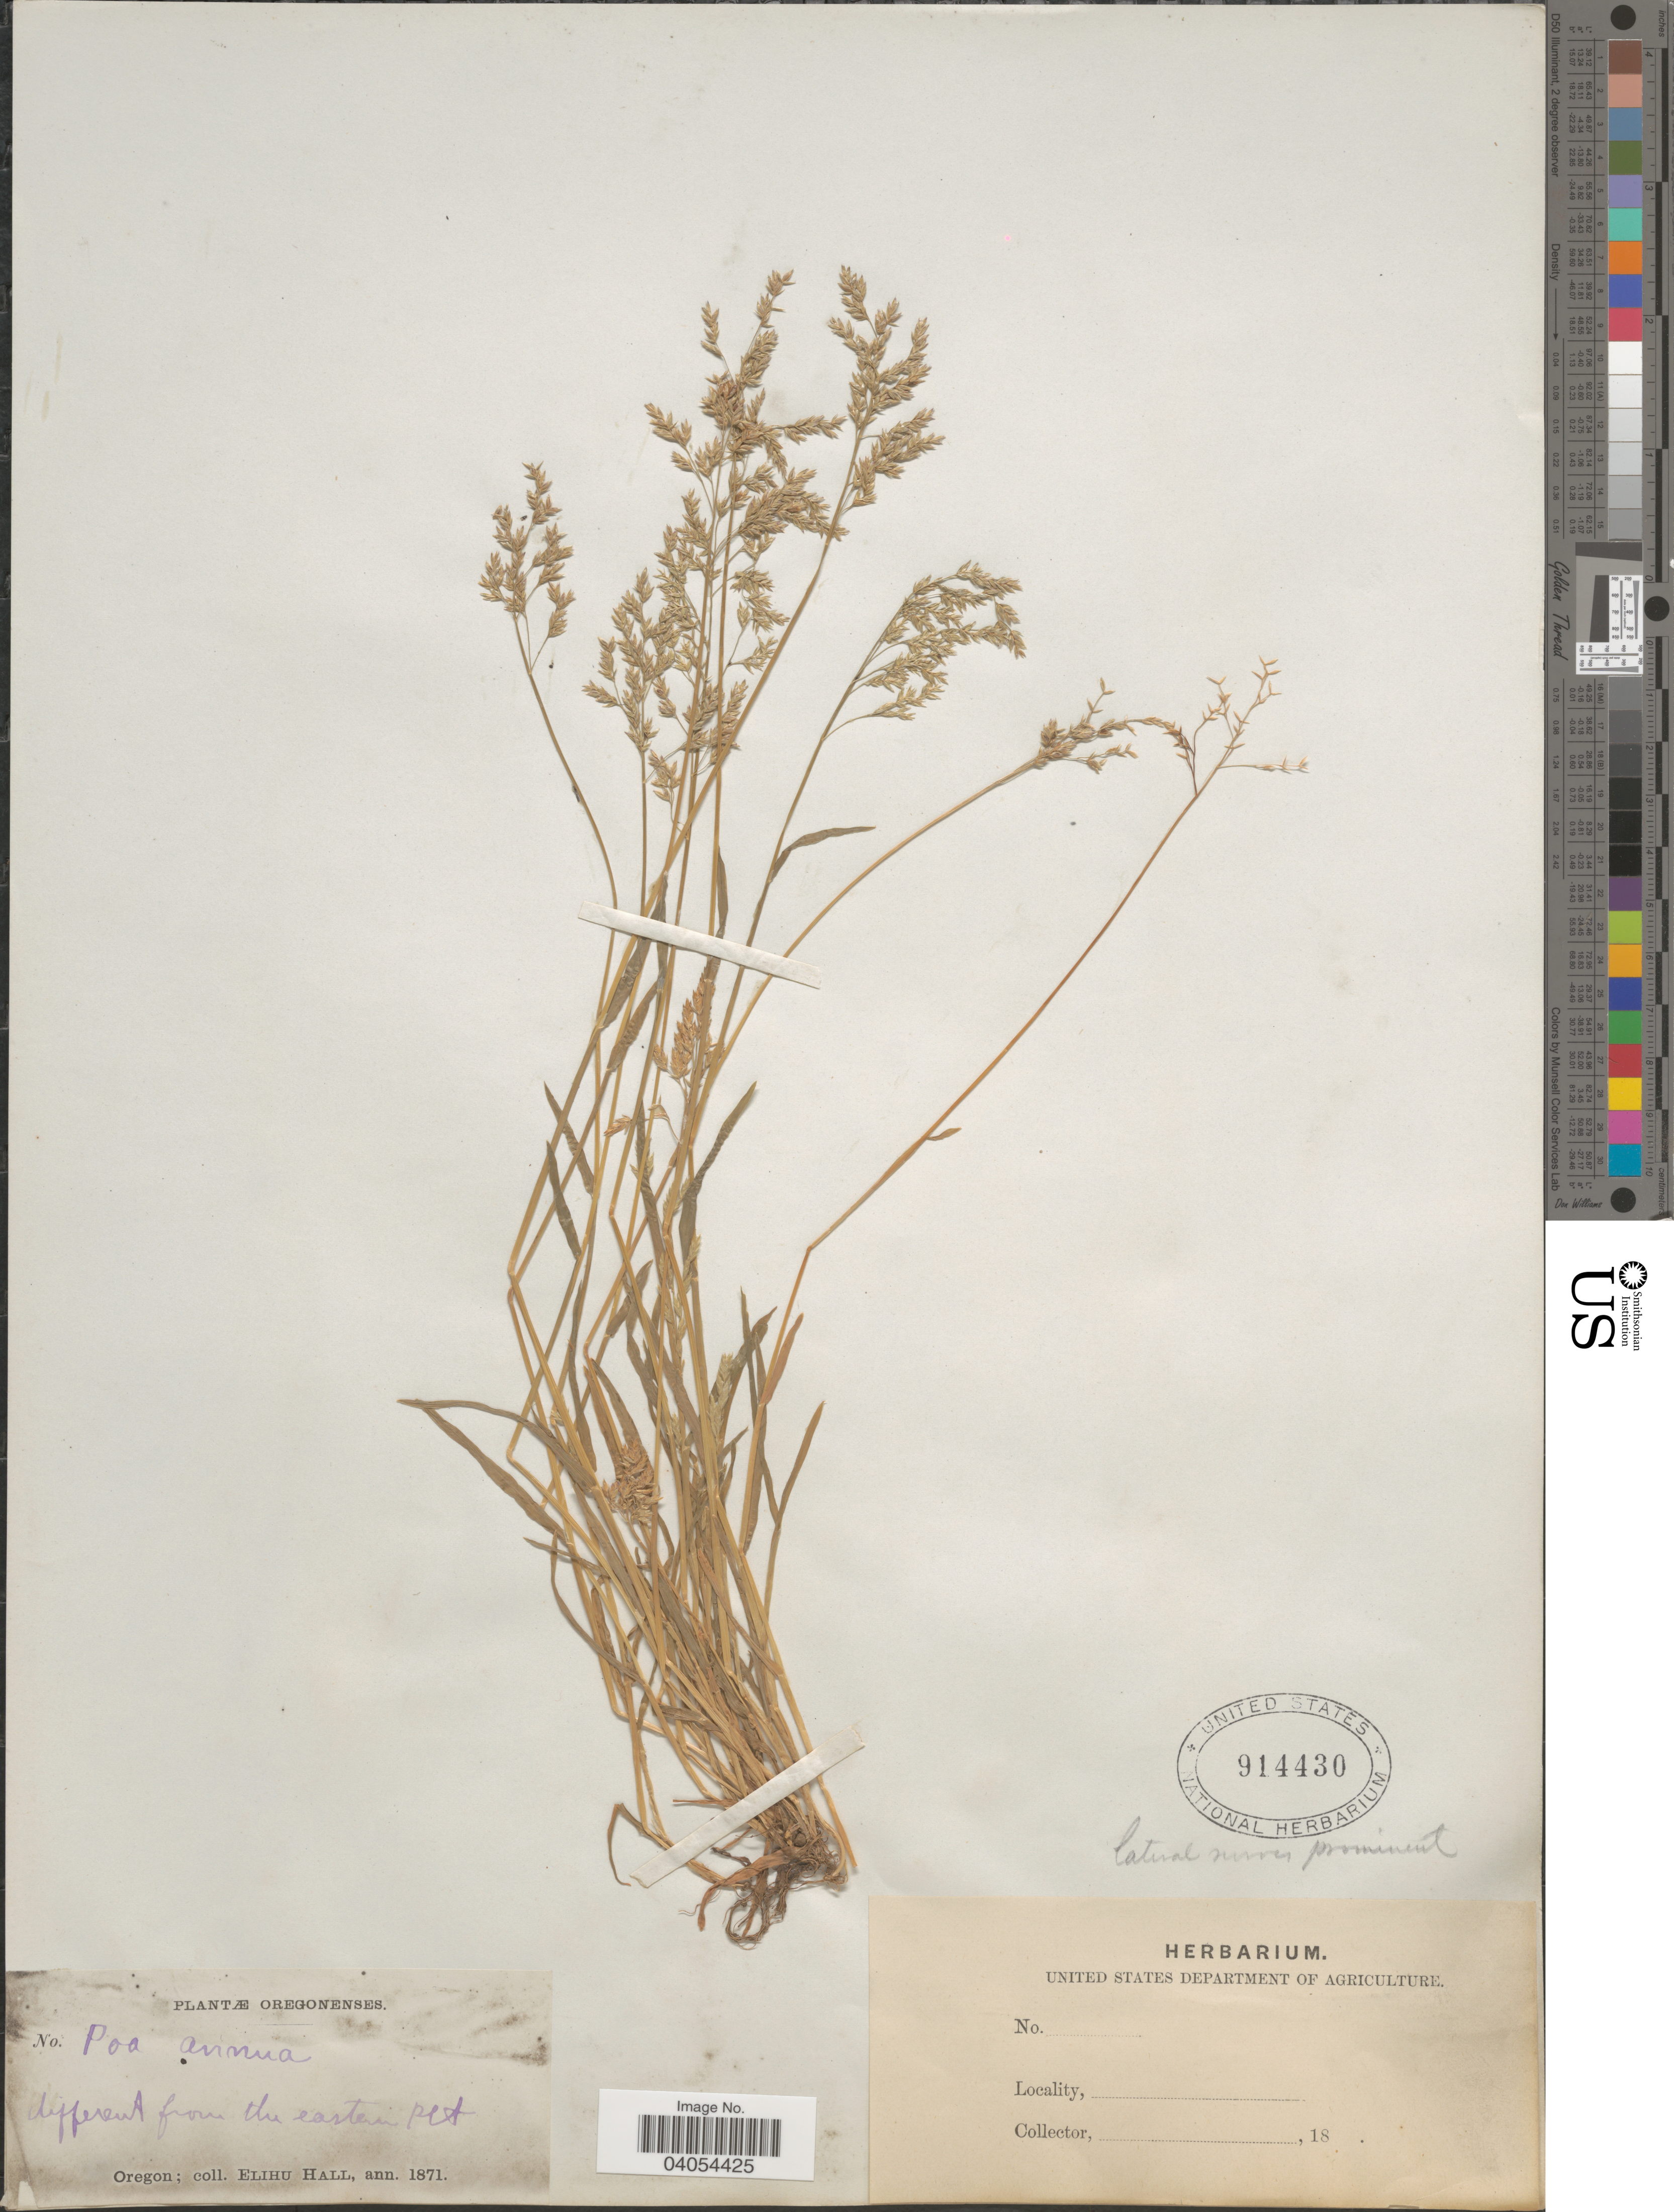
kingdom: Plantae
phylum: Tracheophyta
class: Liliopsida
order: Poales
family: Poaceae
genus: Poa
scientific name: Poa annua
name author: L.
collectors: E. Hall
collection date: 1871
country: United States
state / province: Oregon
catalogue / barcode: US 914430